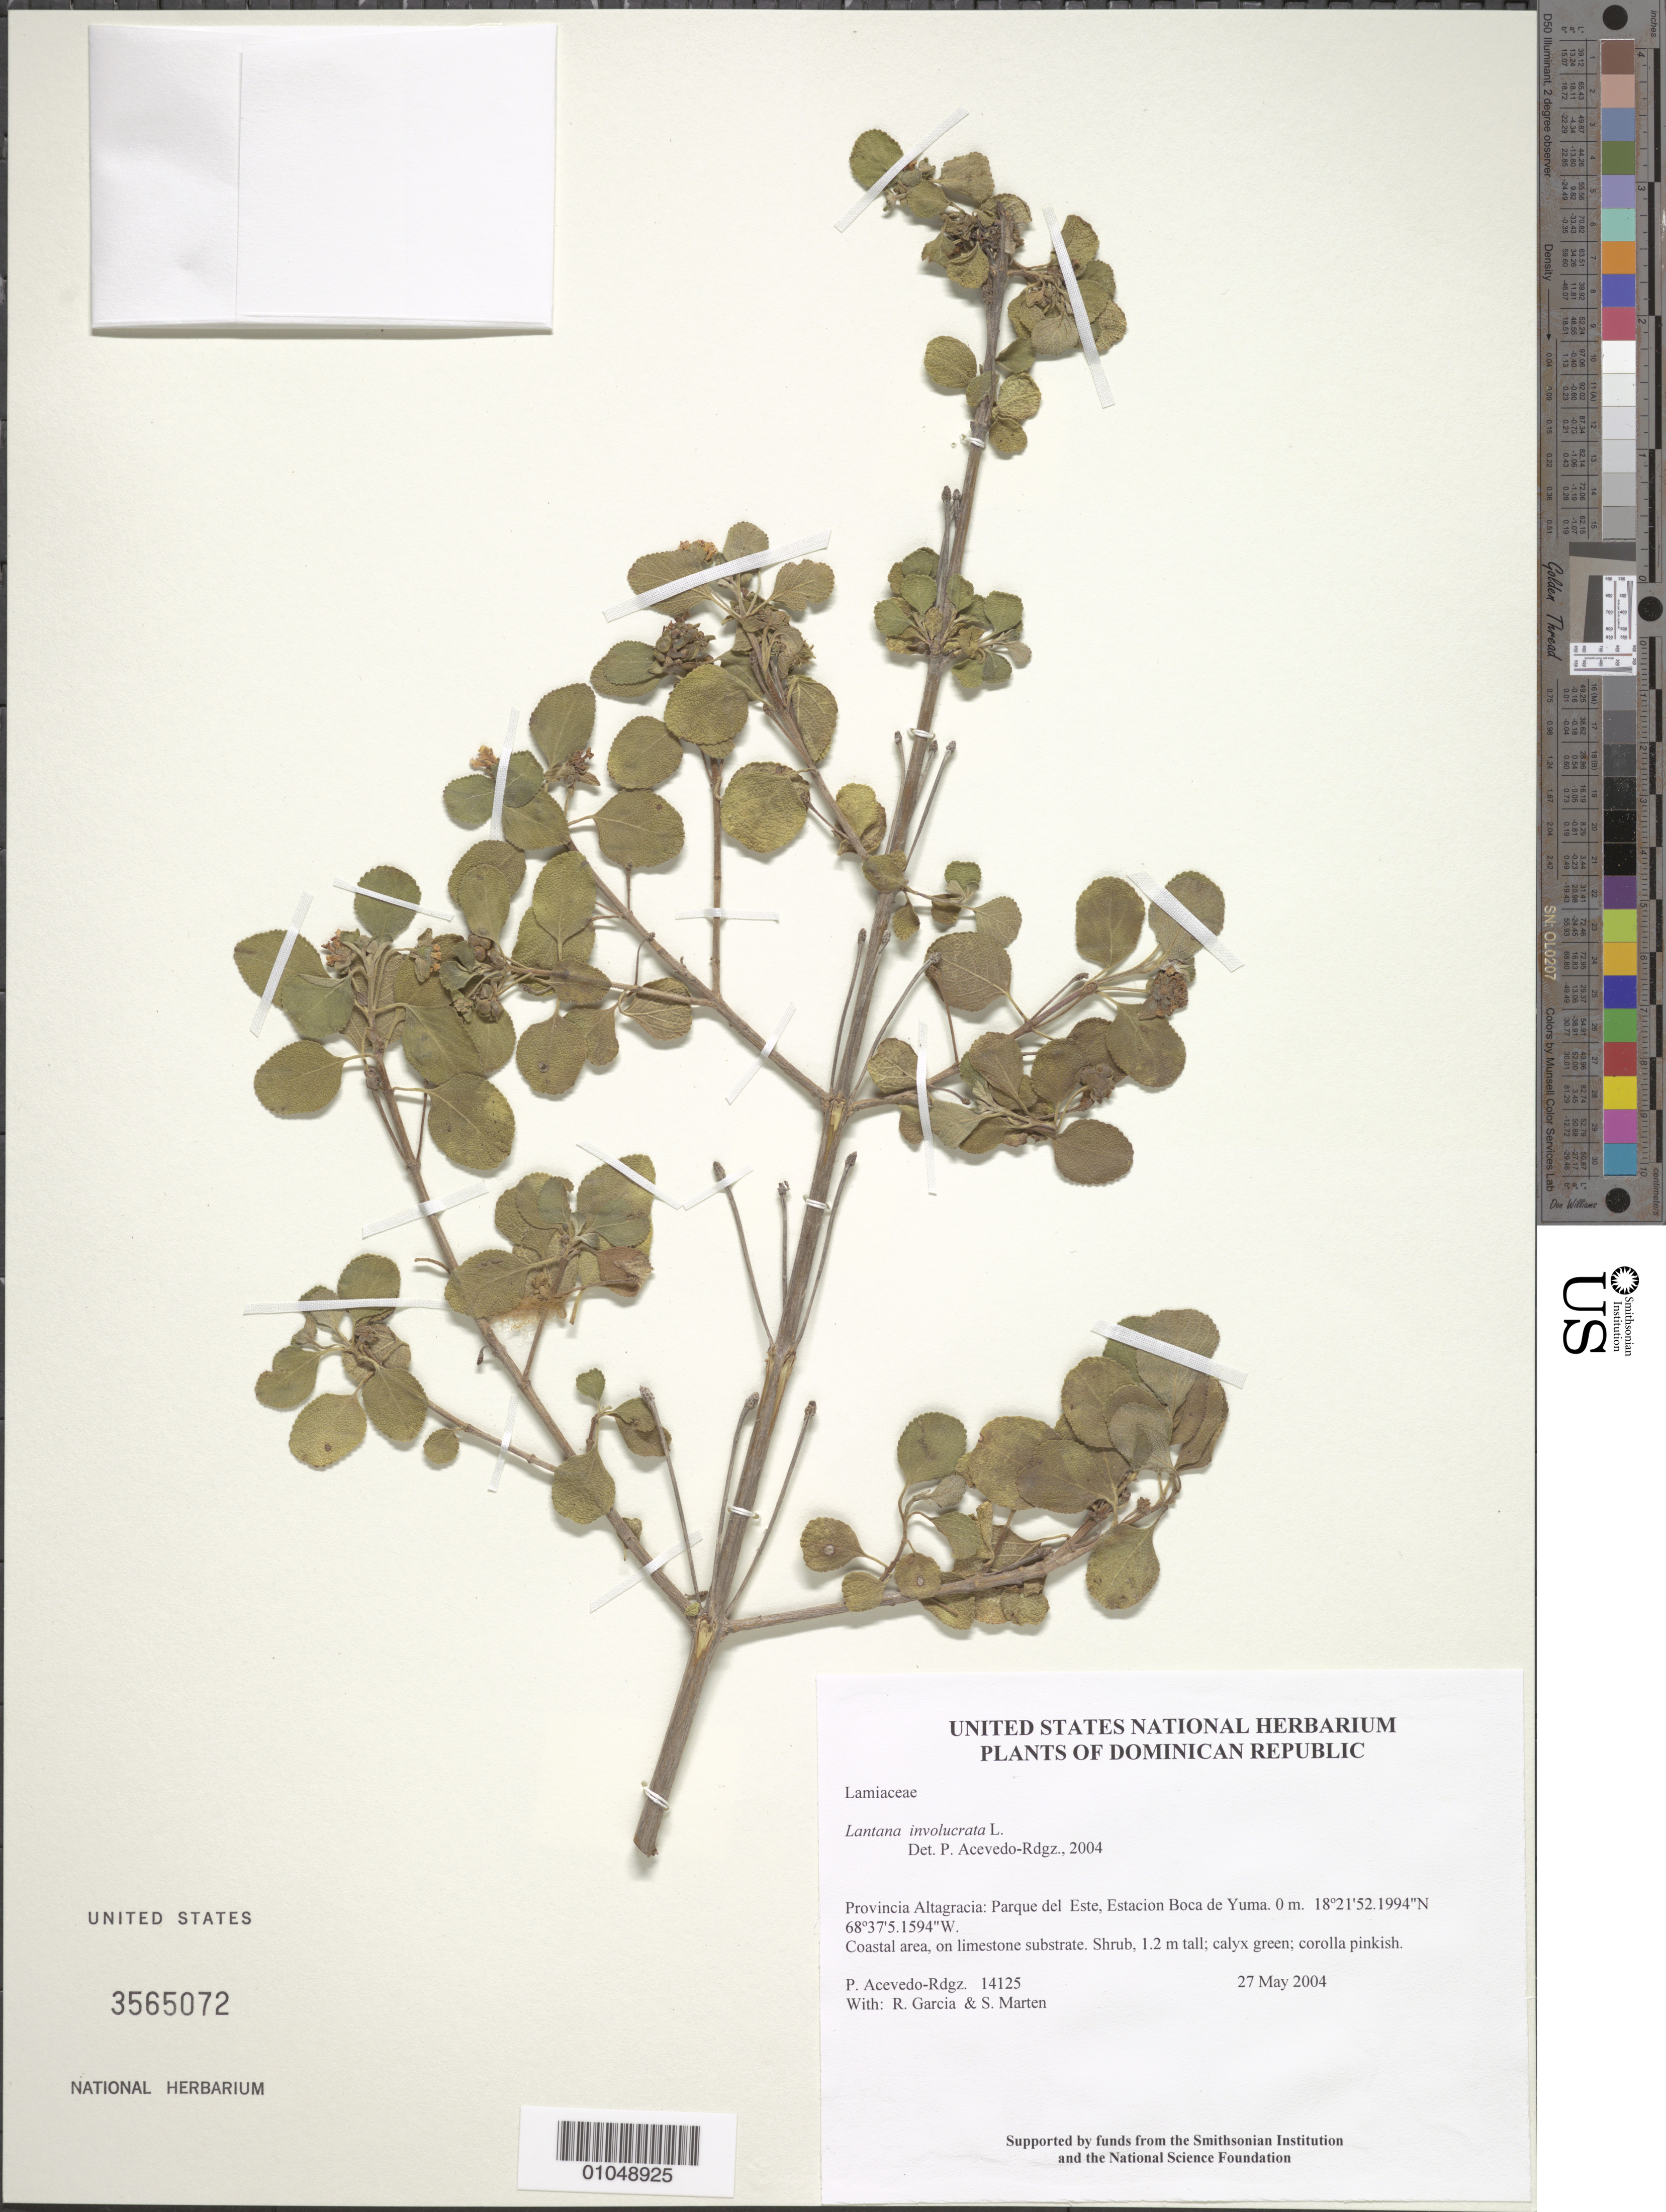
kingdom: Plantae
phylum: Tracheophyta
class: Magnoliopsida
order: Lamiales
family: Verbenaceae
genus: Lantana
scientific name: Lantana involucrata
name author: L.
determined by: Acevedo-Rodríguez, P., (BOT), Smithsonian Institution - National Museum of Natural History (UNITED STATES)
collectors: P. Acevedo-Rodr., R. G. García & S. Marten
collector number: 14125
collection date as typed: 27 May 2004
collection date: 2004-05-27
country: Dominican Republic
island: Hispaniola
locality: Provincia Altagracia: Parque del Este, Estacion Boca de Yuma.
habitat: Coastal area, on limestone substrate.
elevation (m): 0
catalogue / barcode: US 3565072